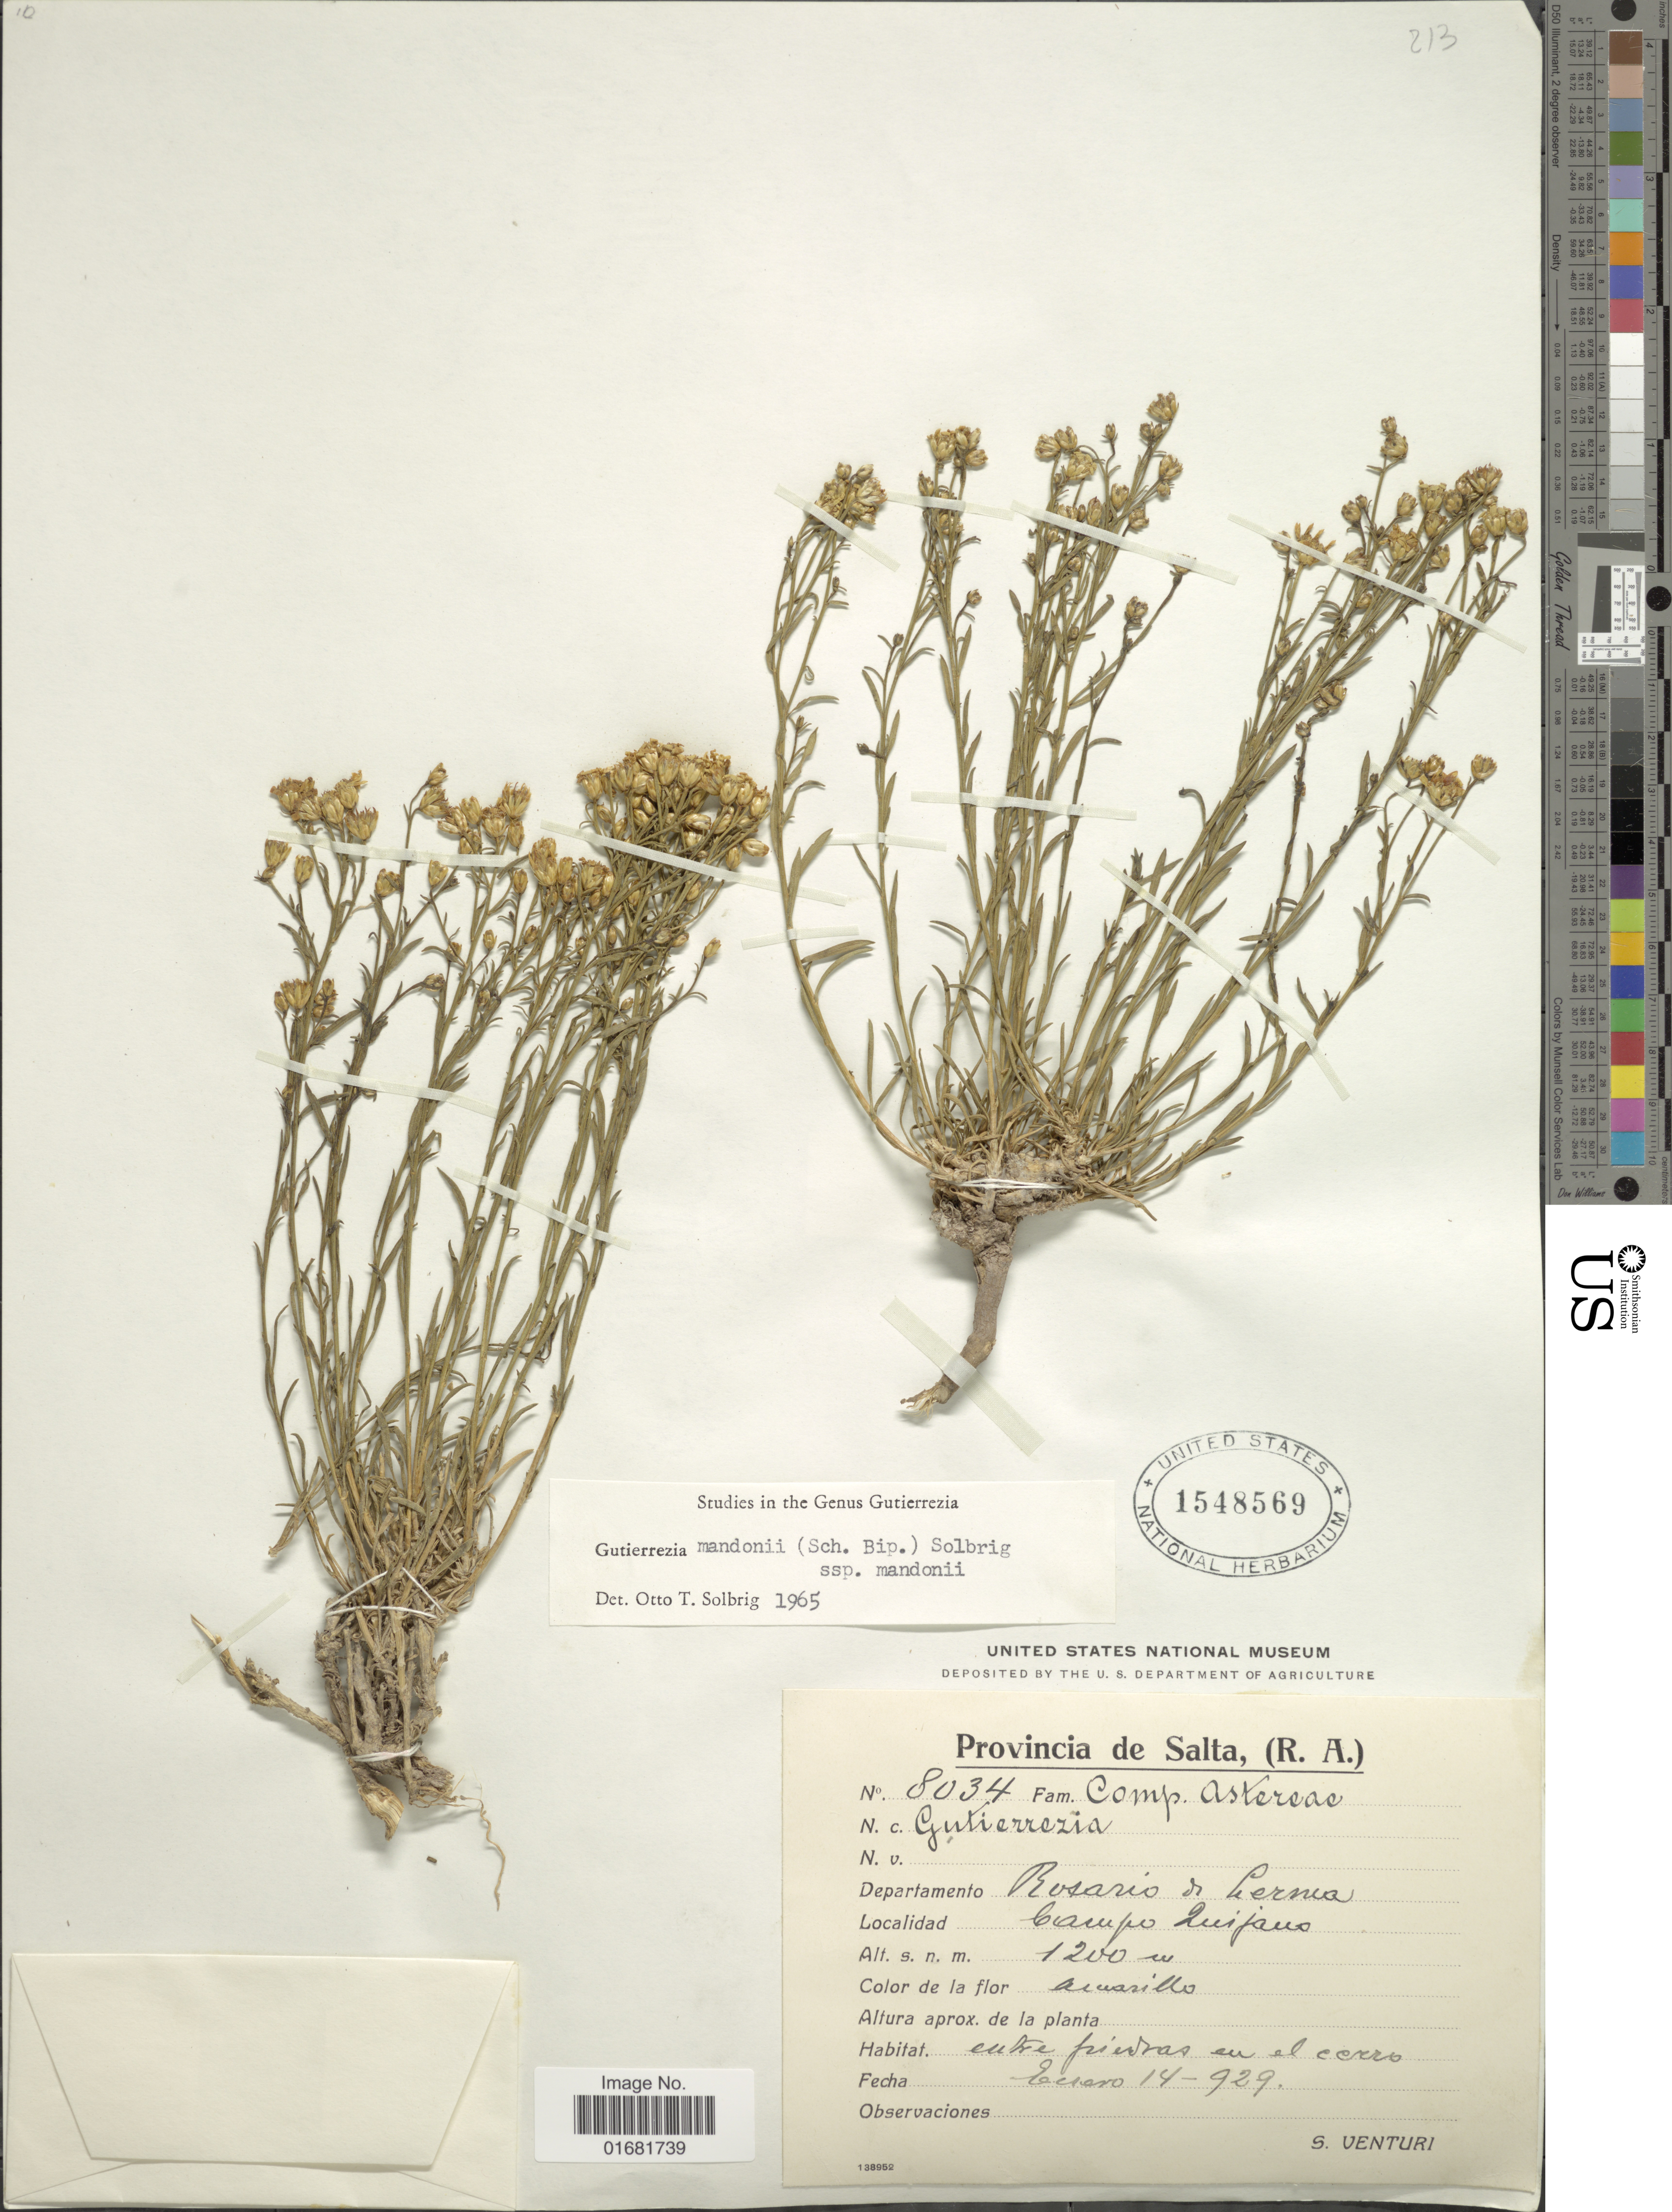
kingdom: Plantae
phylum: Tracheophyta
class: Magnoliopsida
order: Asterales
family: Asteraceae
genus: Gutierrezia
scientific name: Gutierrezia mandonii subsp. mandonii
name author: (Sch. Bip.) Solbrig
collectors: S. Venturi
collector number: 8034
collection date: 1929-01-14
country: Argentina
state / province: Salta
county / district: Rosario de Lerma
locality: Campo Quijano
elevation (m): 1200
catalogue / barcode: US 1548569